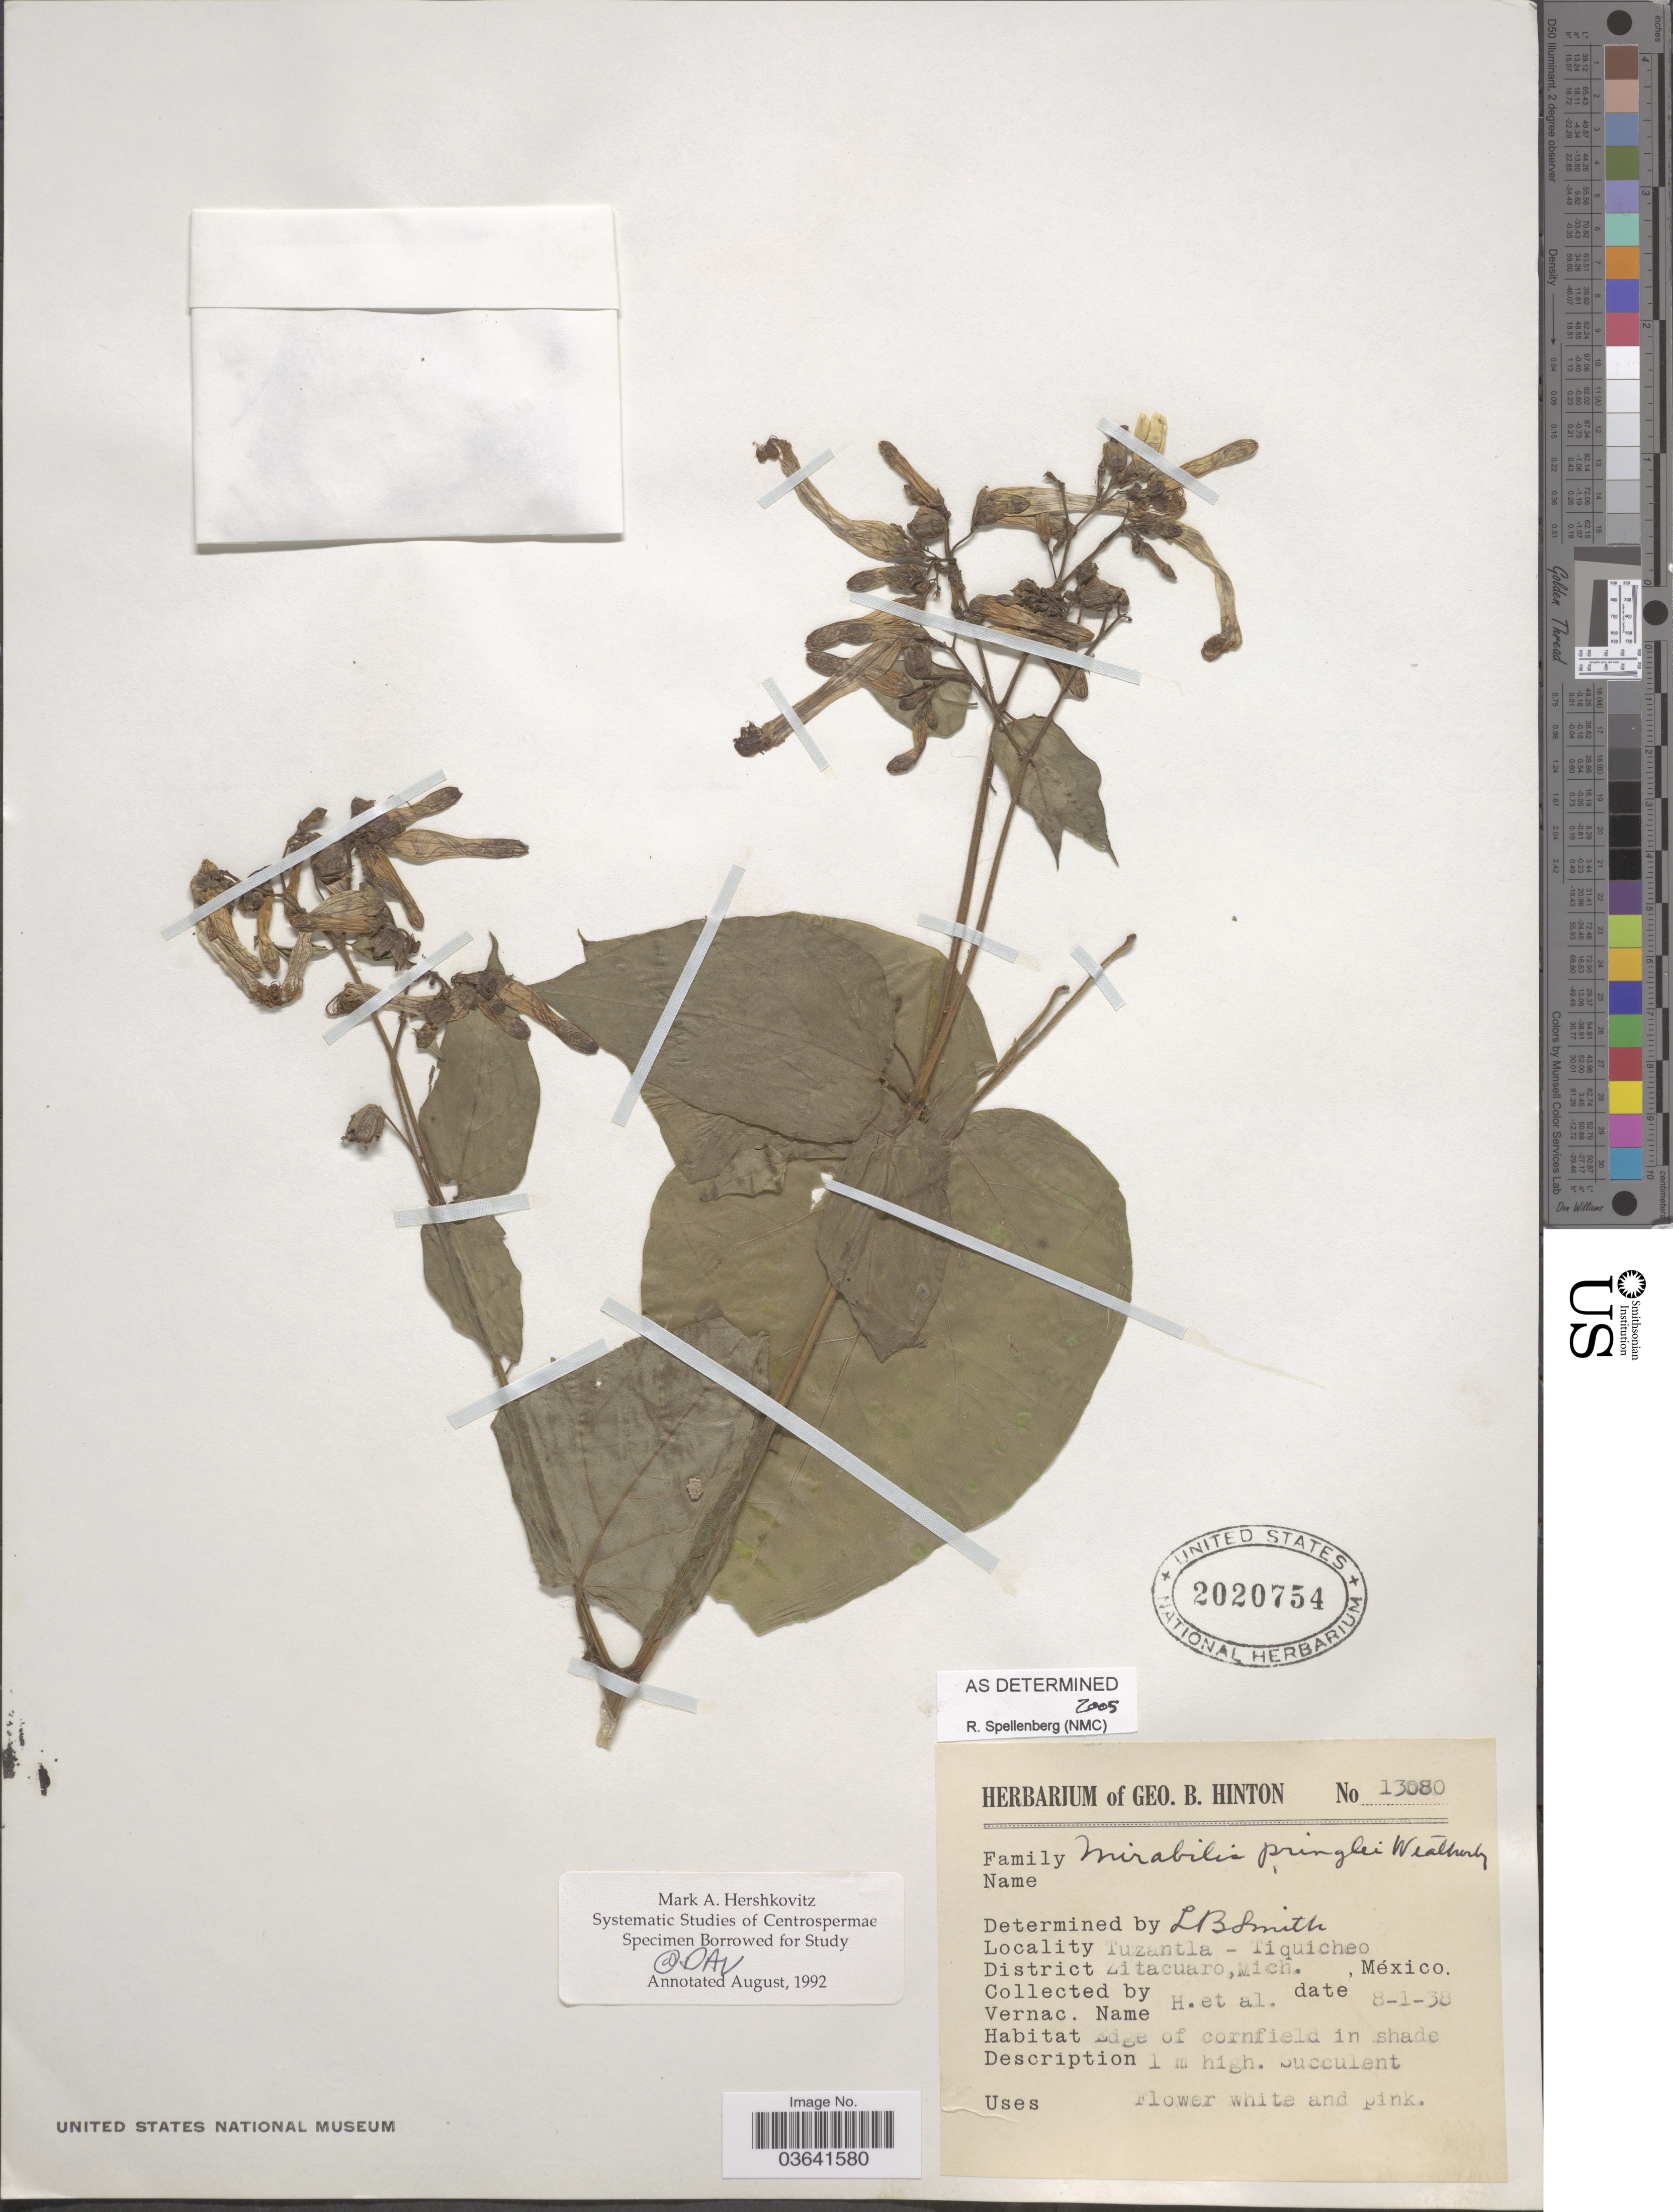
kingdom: Plantae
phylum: Tracheophyta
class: Magnoliopsida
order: Caryophyllales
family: Nyctaginaceae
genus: Mirabilis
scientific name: Mirabilis pringlei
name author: Weath.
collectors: G. B. Hinton & et al.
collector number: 13080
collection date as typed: Transcribed d/m/y: 8/1/38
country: Mexico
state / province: Michoacán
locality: Tuzantla - Tiquicheo. District Zitacuaro.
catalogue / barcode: US 2020754